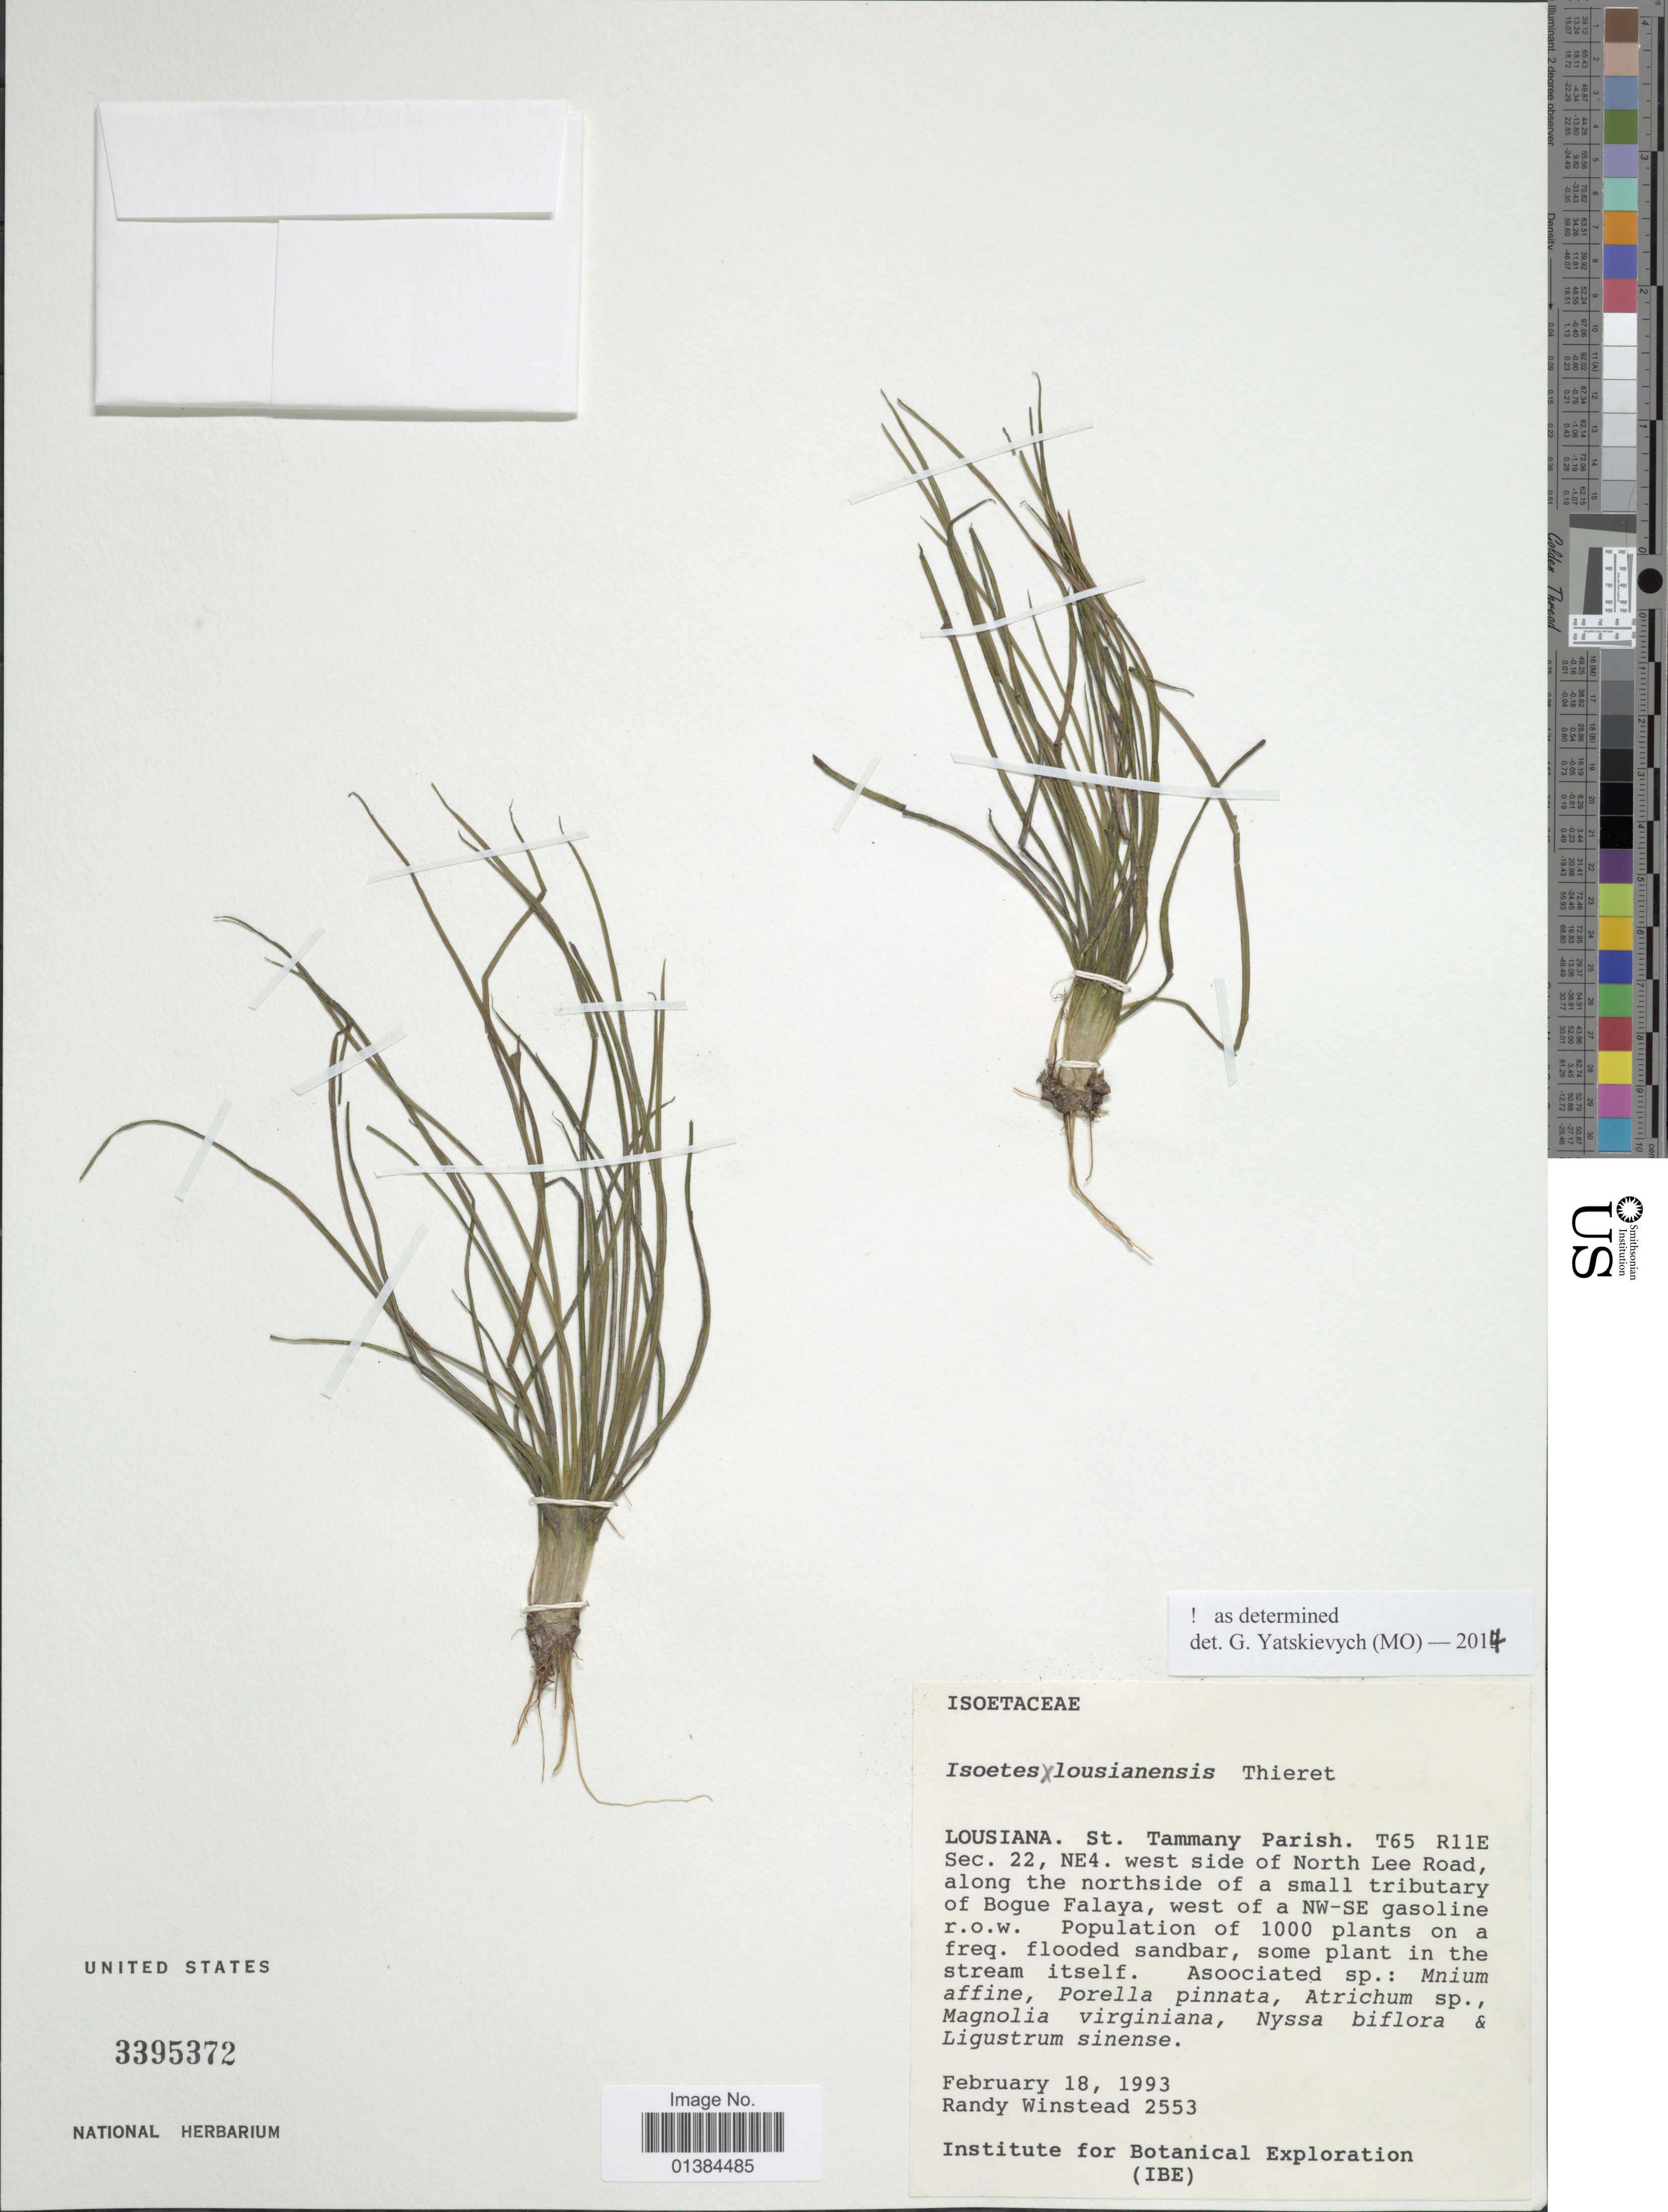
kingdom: Plantae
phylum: Tracheophyta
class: Lycopodiopsida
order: Isoetales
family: Isoetaceae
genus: Isoetes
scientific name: Isoetes louisianensis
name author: Thieret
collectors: R. Winstead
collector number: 2553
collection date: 1993-02-18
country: United States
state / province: Louisiana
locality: St. Tammany Parish. T65 R11E Sec. 22, NE4. west side of North Lee Road, along the northside of a small tributary of Bogue Falaya, west of a NW-SE gasoline r.o.w.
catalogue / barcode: US 3395372